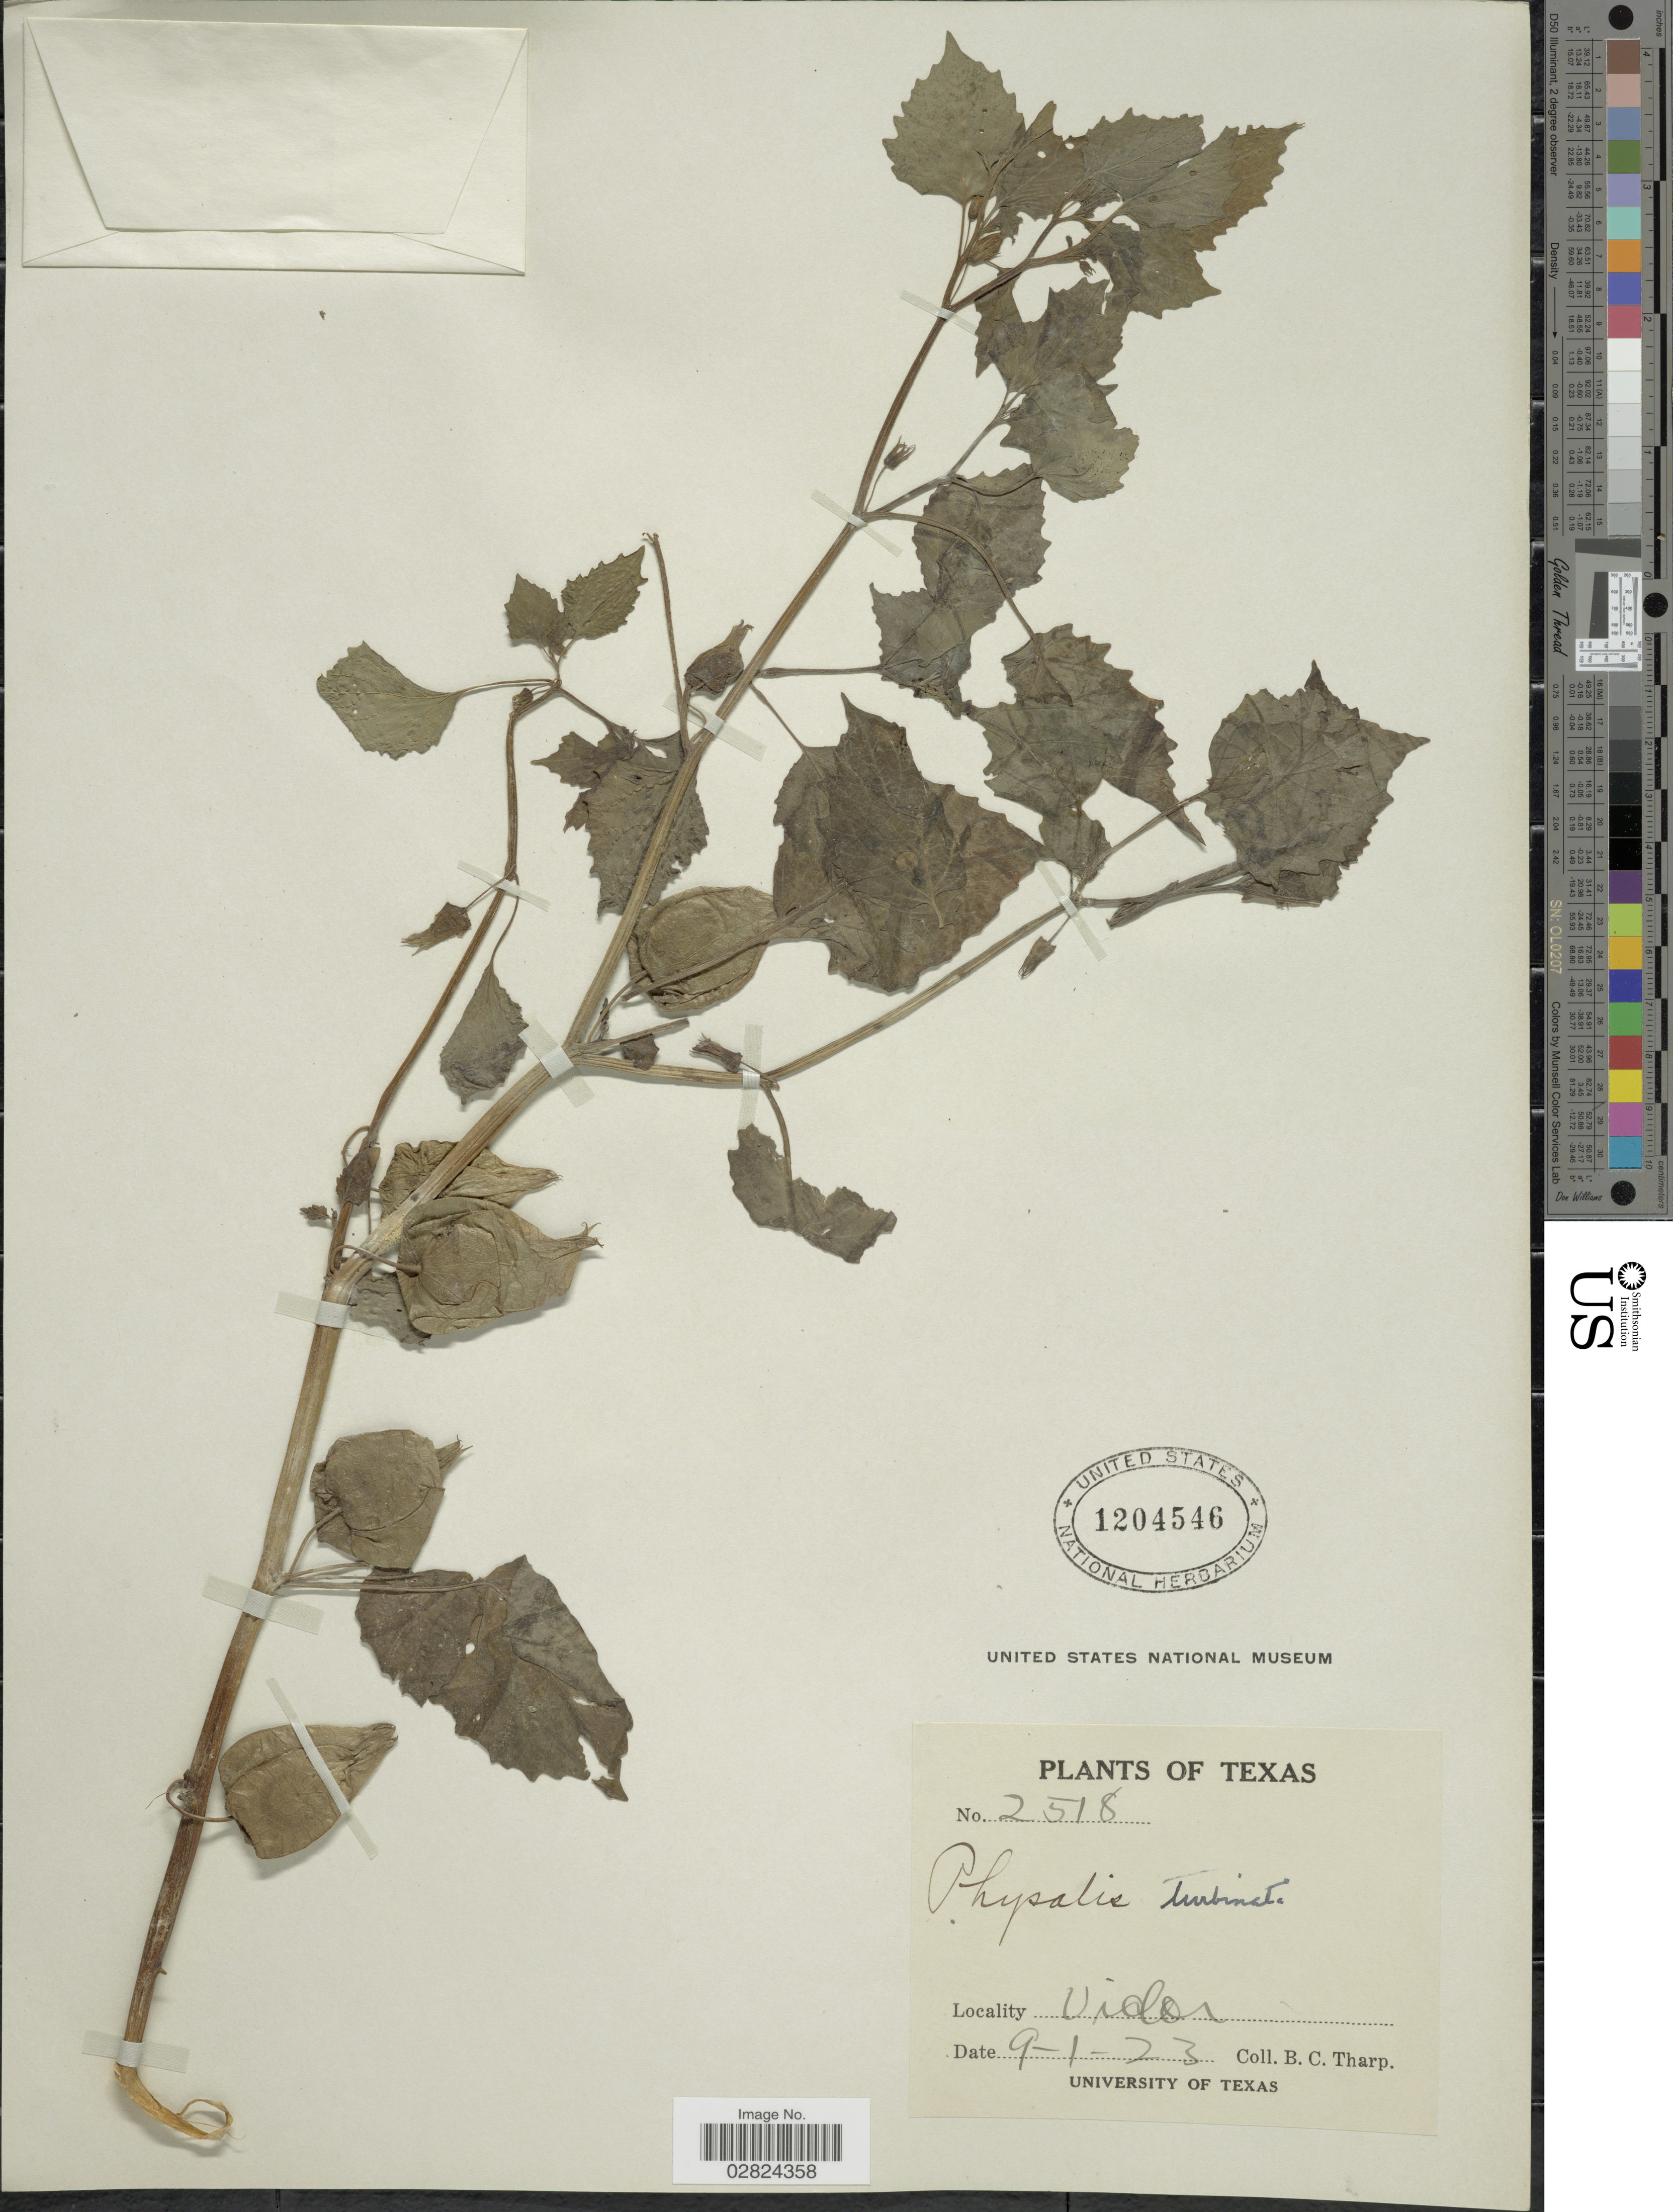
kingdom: Plantae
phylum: Tracheophyta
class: Magnoliopsida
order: Solanales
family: Solanaceae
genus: Physalis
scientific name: Physalis turbinata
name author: Medik.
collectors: B. C. Tharp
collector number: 2518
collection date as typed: Transcribed d/m/y: 1/9/23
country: United States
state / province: Texas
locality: Vidor.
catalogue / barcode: US 1204546